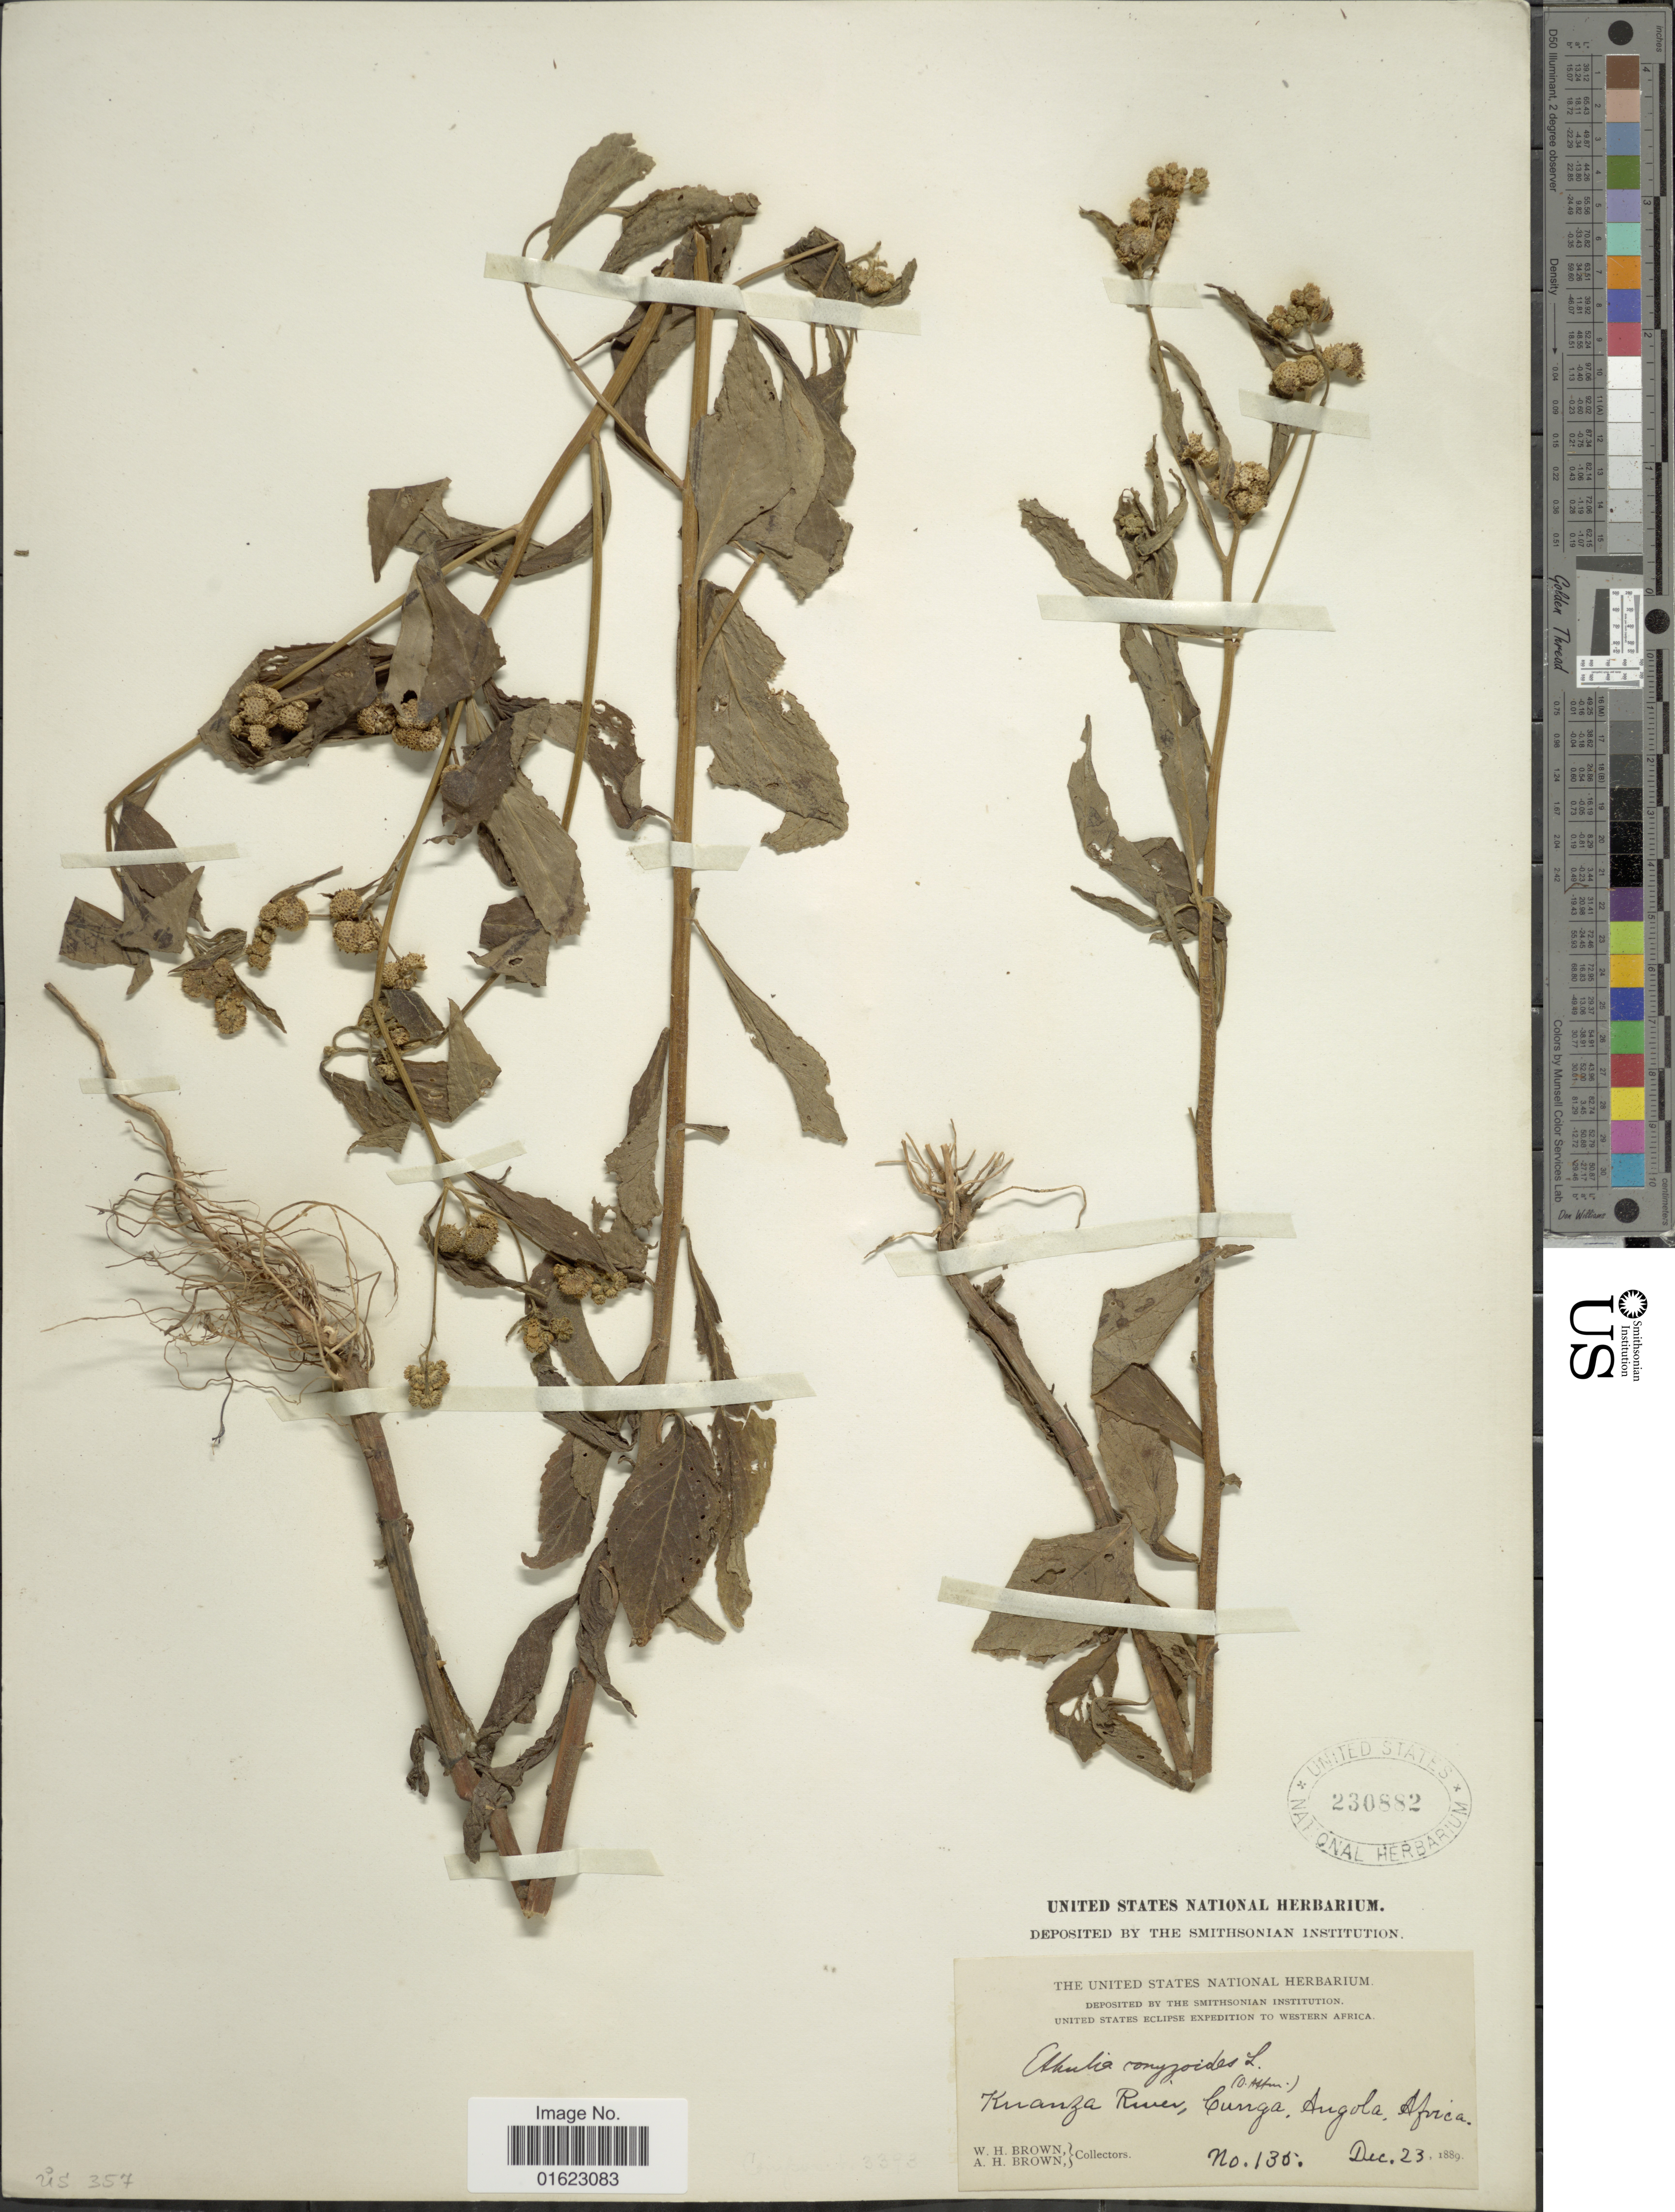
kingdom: Plantae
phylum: Tracheophyta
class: Magnoliopsida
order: Asterales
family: Asteraceae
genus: Ethulia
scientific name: Ethulia conyzoides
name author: L. f.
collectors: W. H. Brown & A. H. Brown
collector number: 135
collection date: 1889-12-23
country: Angola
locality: Kuanza River, Cunga, Augola, Africa.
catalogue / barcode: US 230882